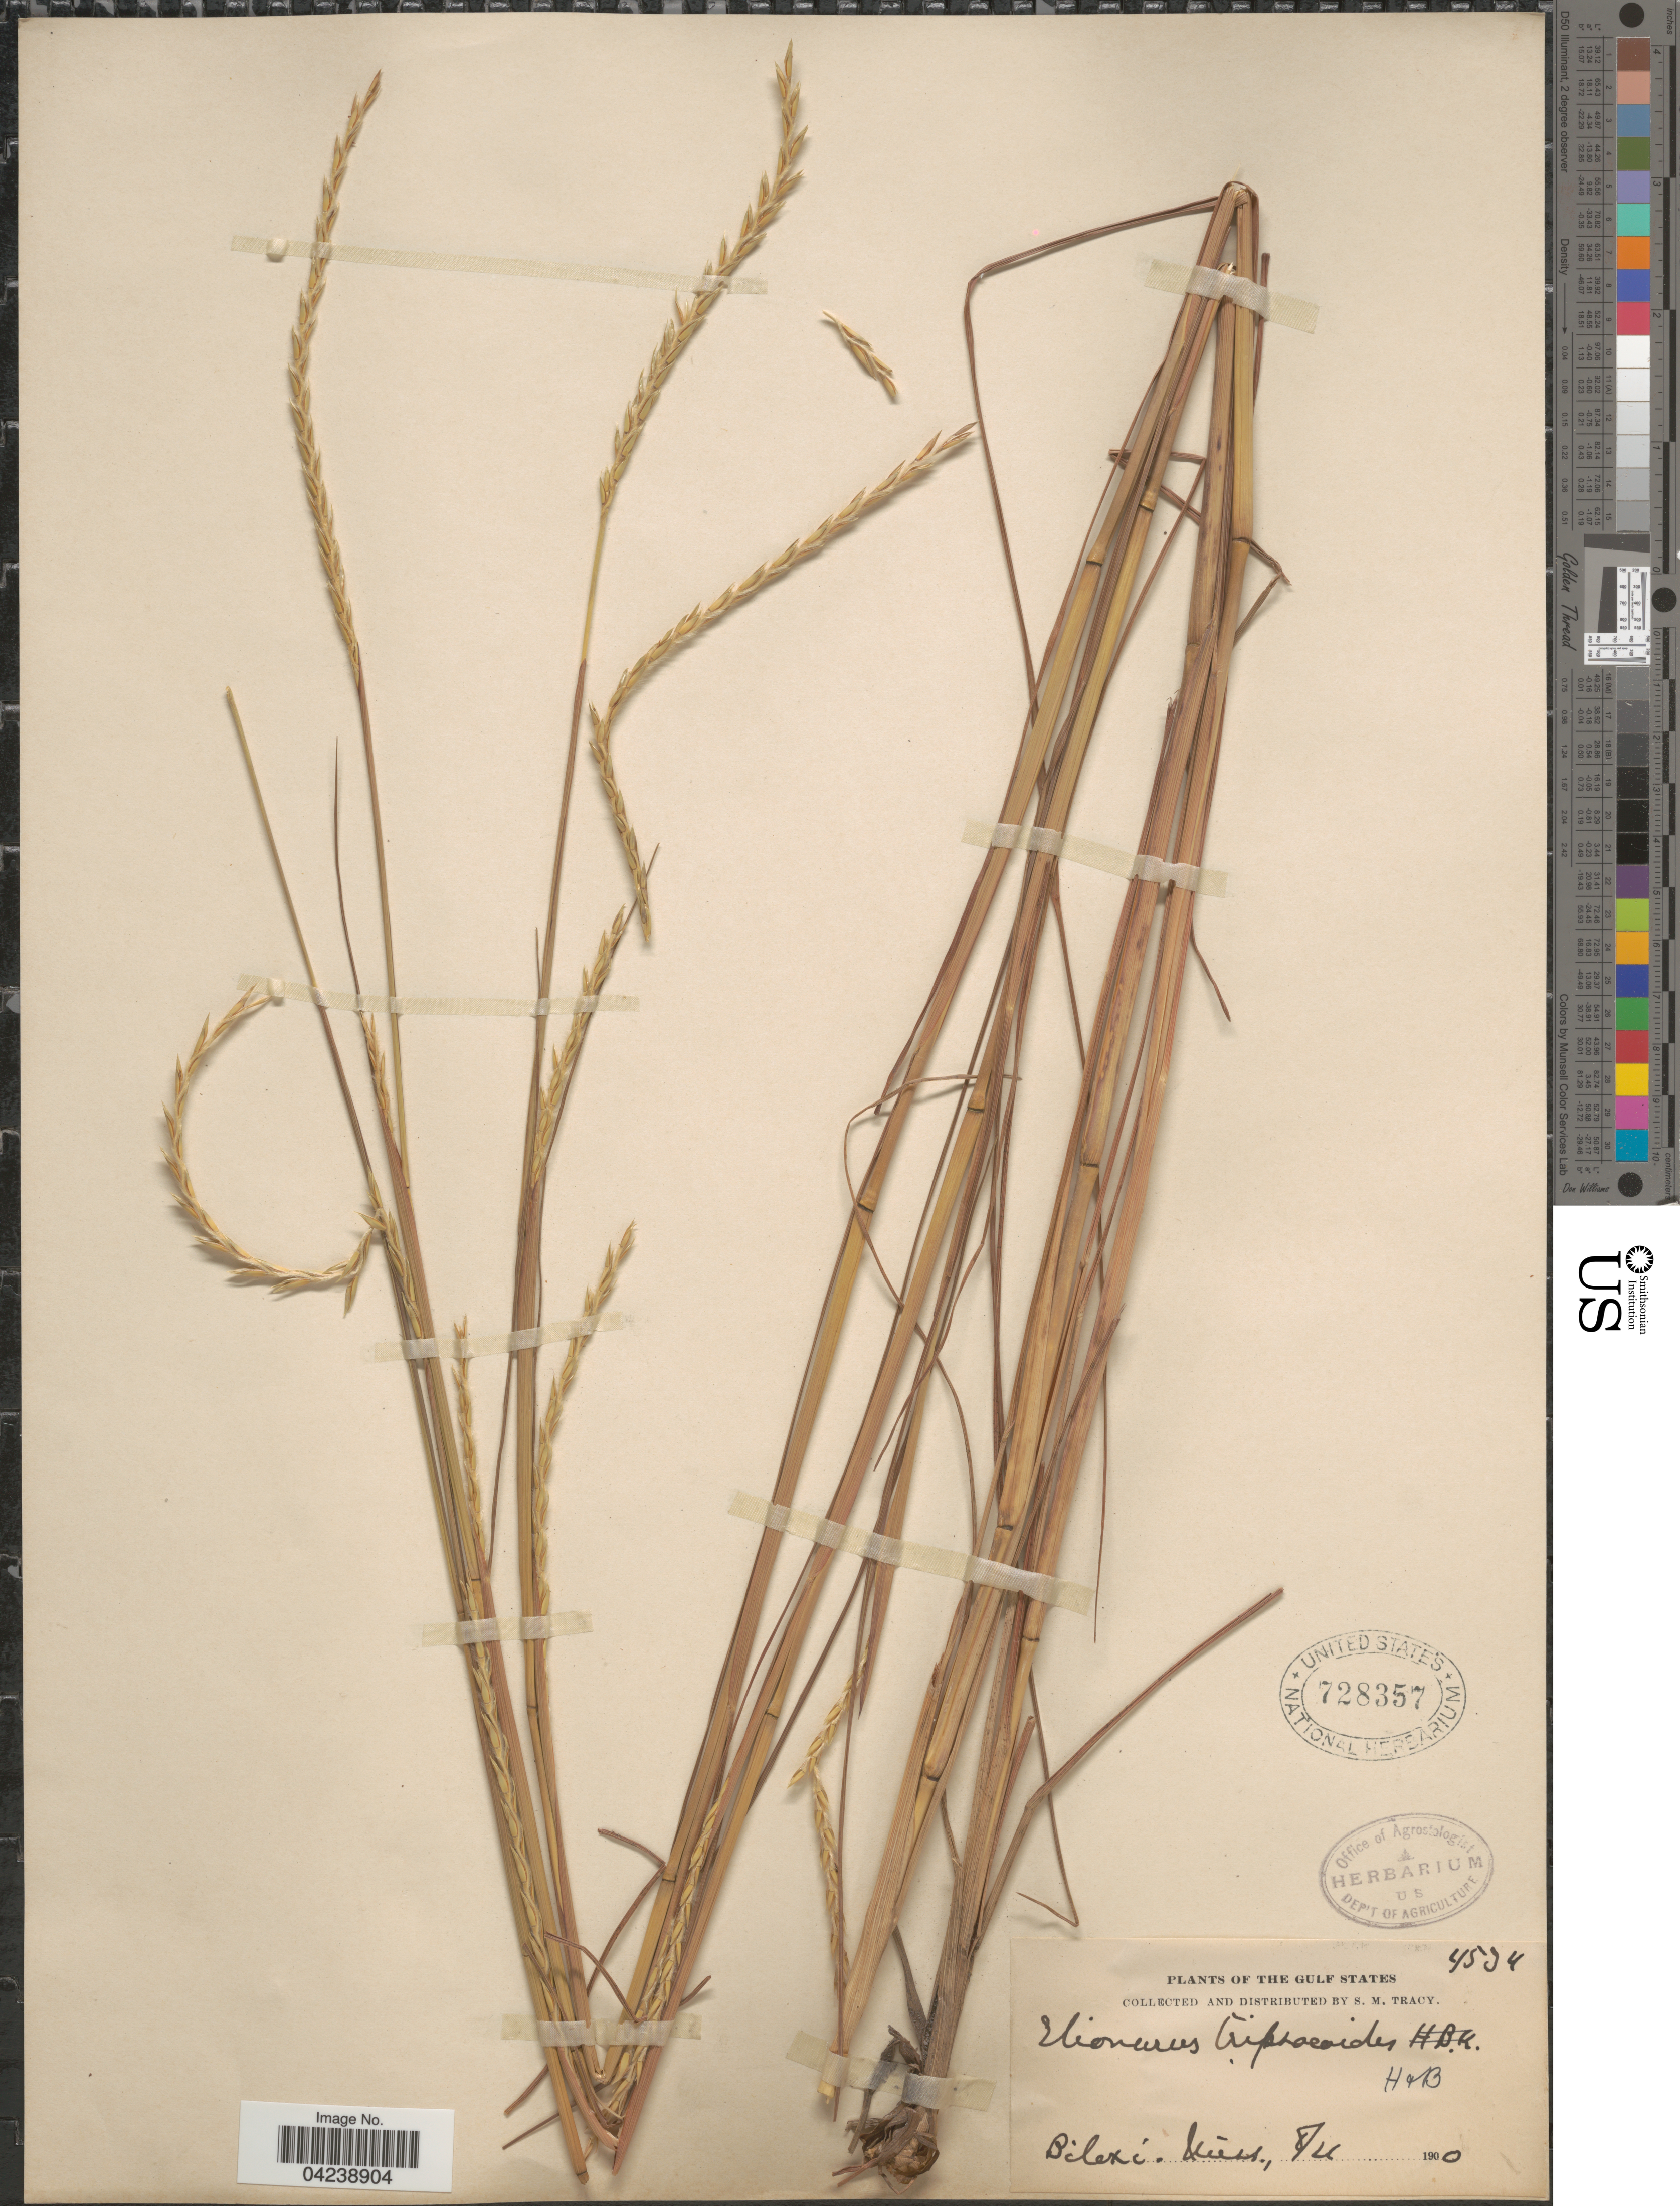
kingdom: Plantae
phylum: Tracheophyta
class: Liliopsida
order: Poales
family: Poaceae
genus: Elionurus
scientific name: Elionurus tripsacoides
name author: Humb. & Bonpl. ex Willd.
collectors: S. M. Tracy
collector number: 4534*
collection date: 1900-08-26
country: United States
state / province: Mississippi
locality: The Gulf States. Biloxi.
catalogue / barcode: US 728357